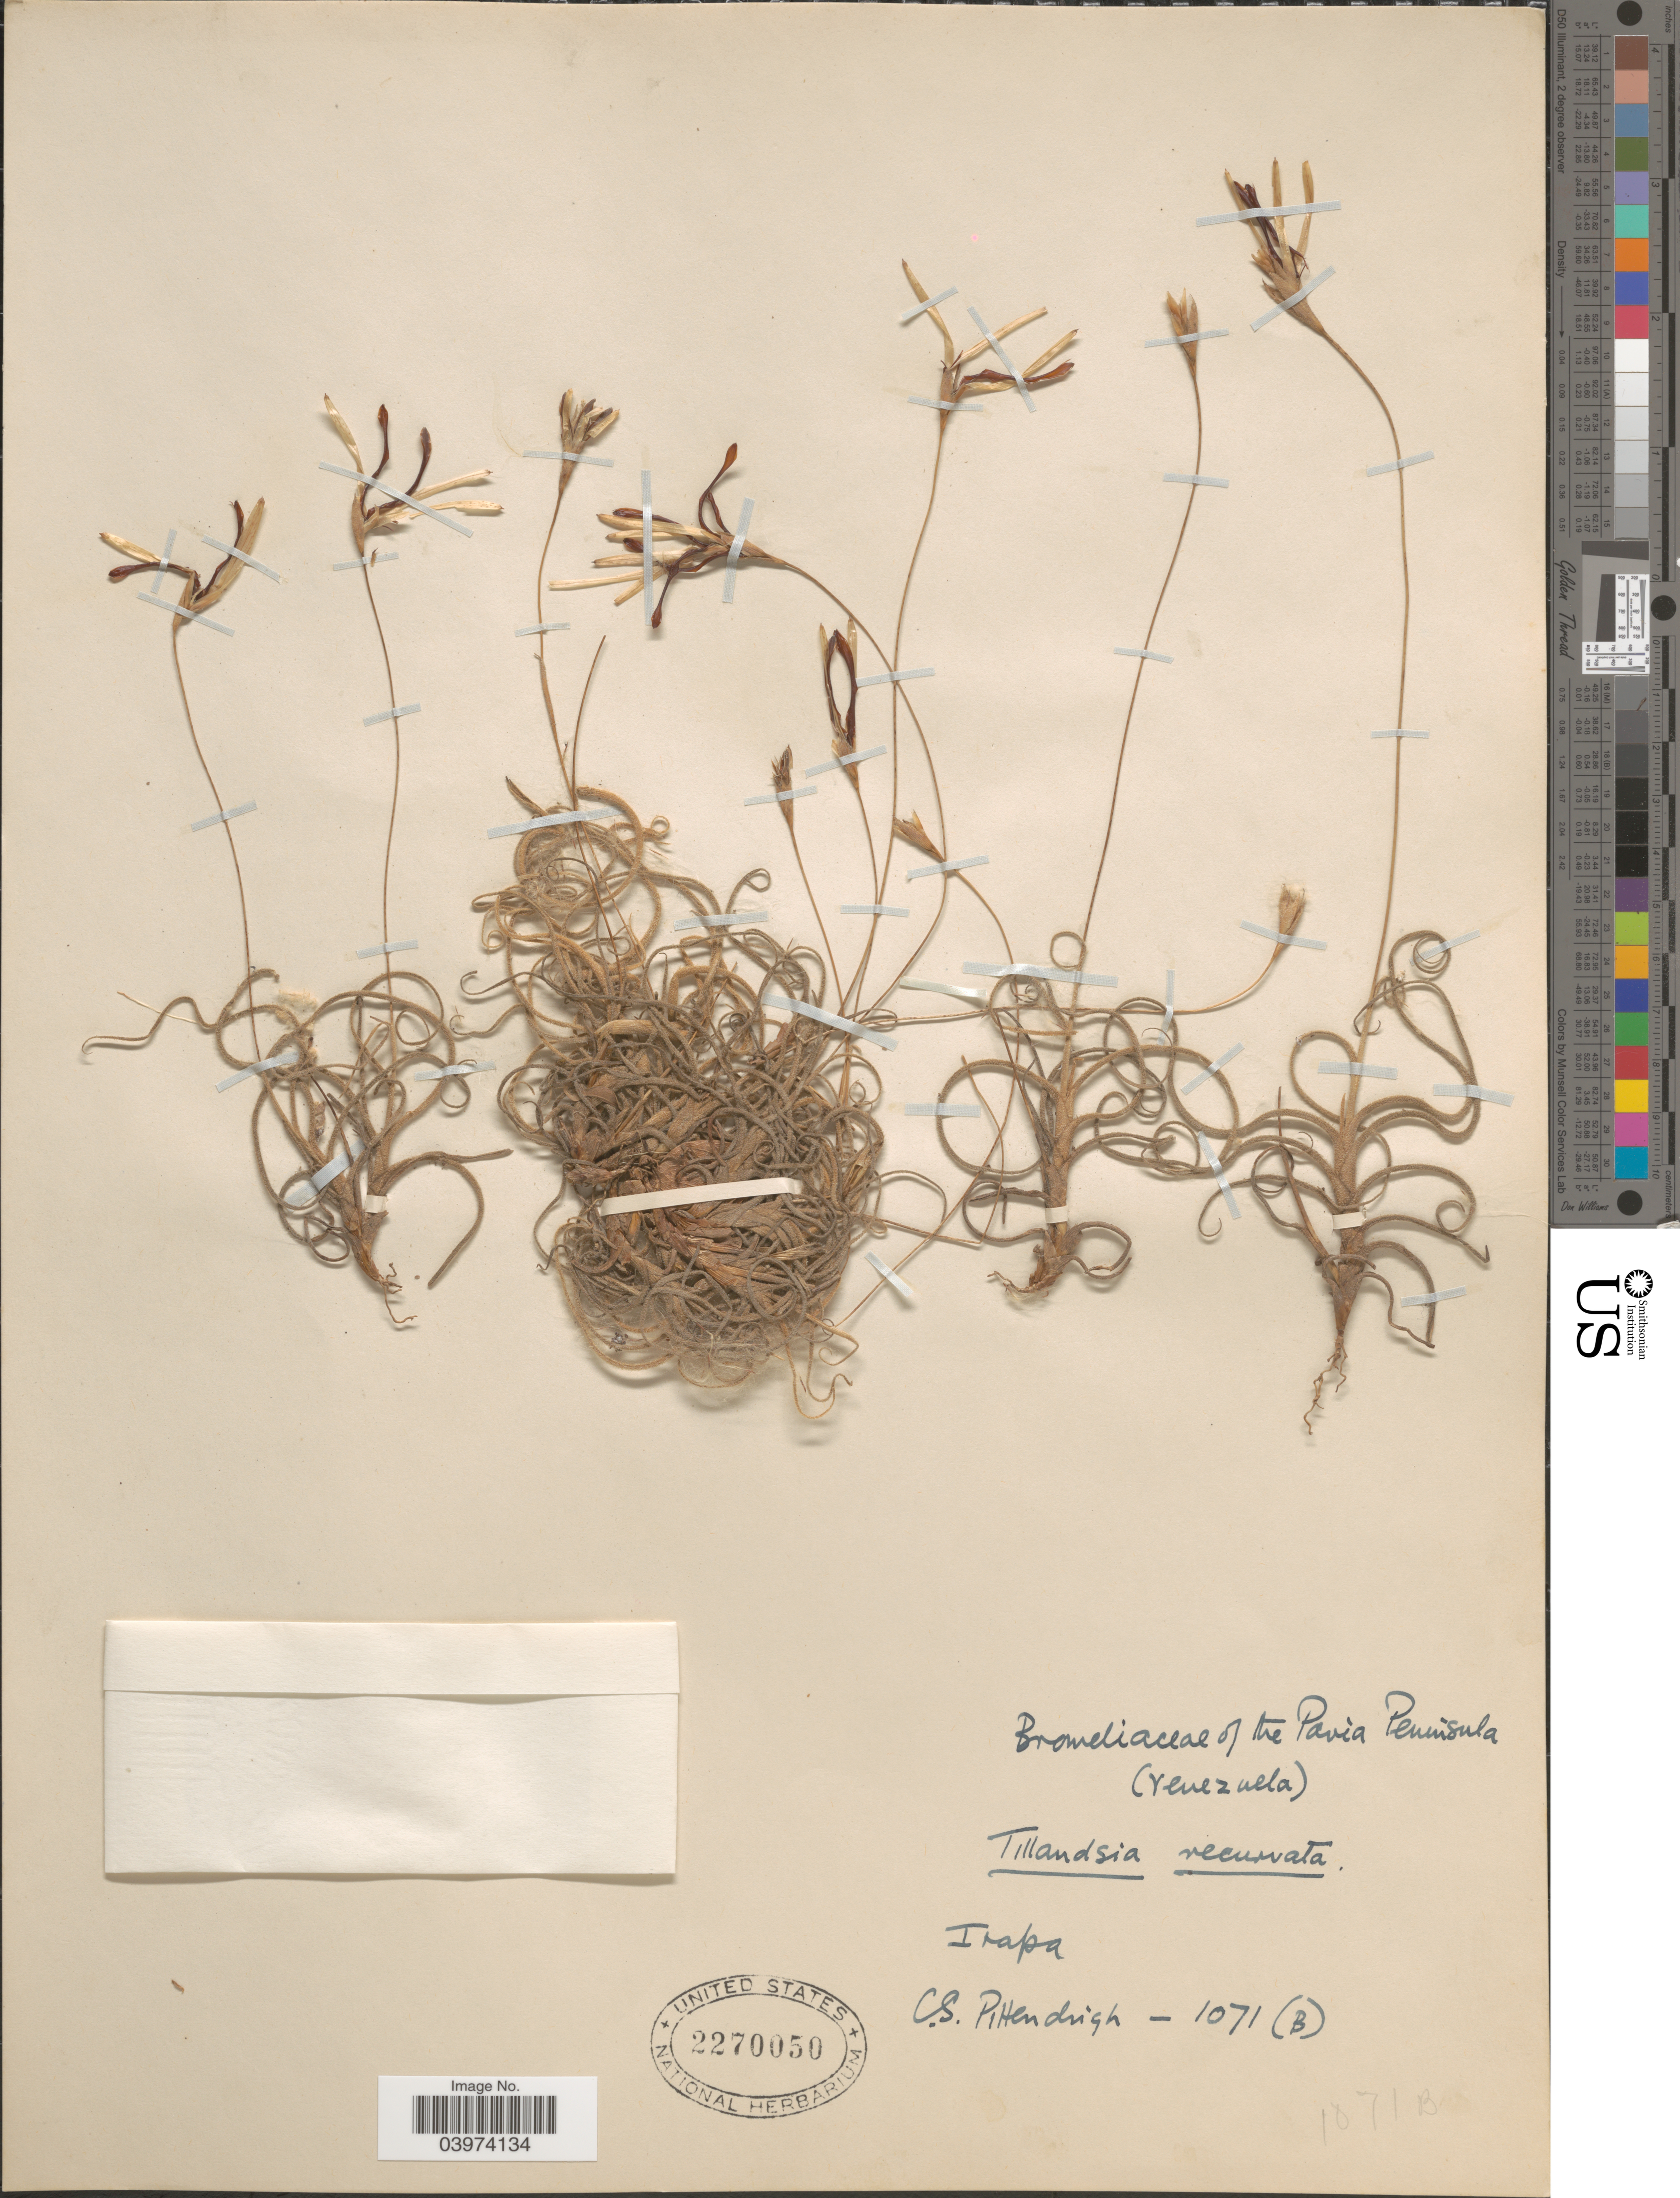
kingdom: Plantae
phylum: Tracheophyta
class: Liliopsida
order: Poales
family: Bromeliaceae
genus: Tillandsia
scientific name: Tillandsia recurvata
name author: L.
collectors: C. Pittendrigh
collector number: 1071(B)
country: Venezuela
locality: Peninsula. Irapa.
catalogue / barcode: US 2270050